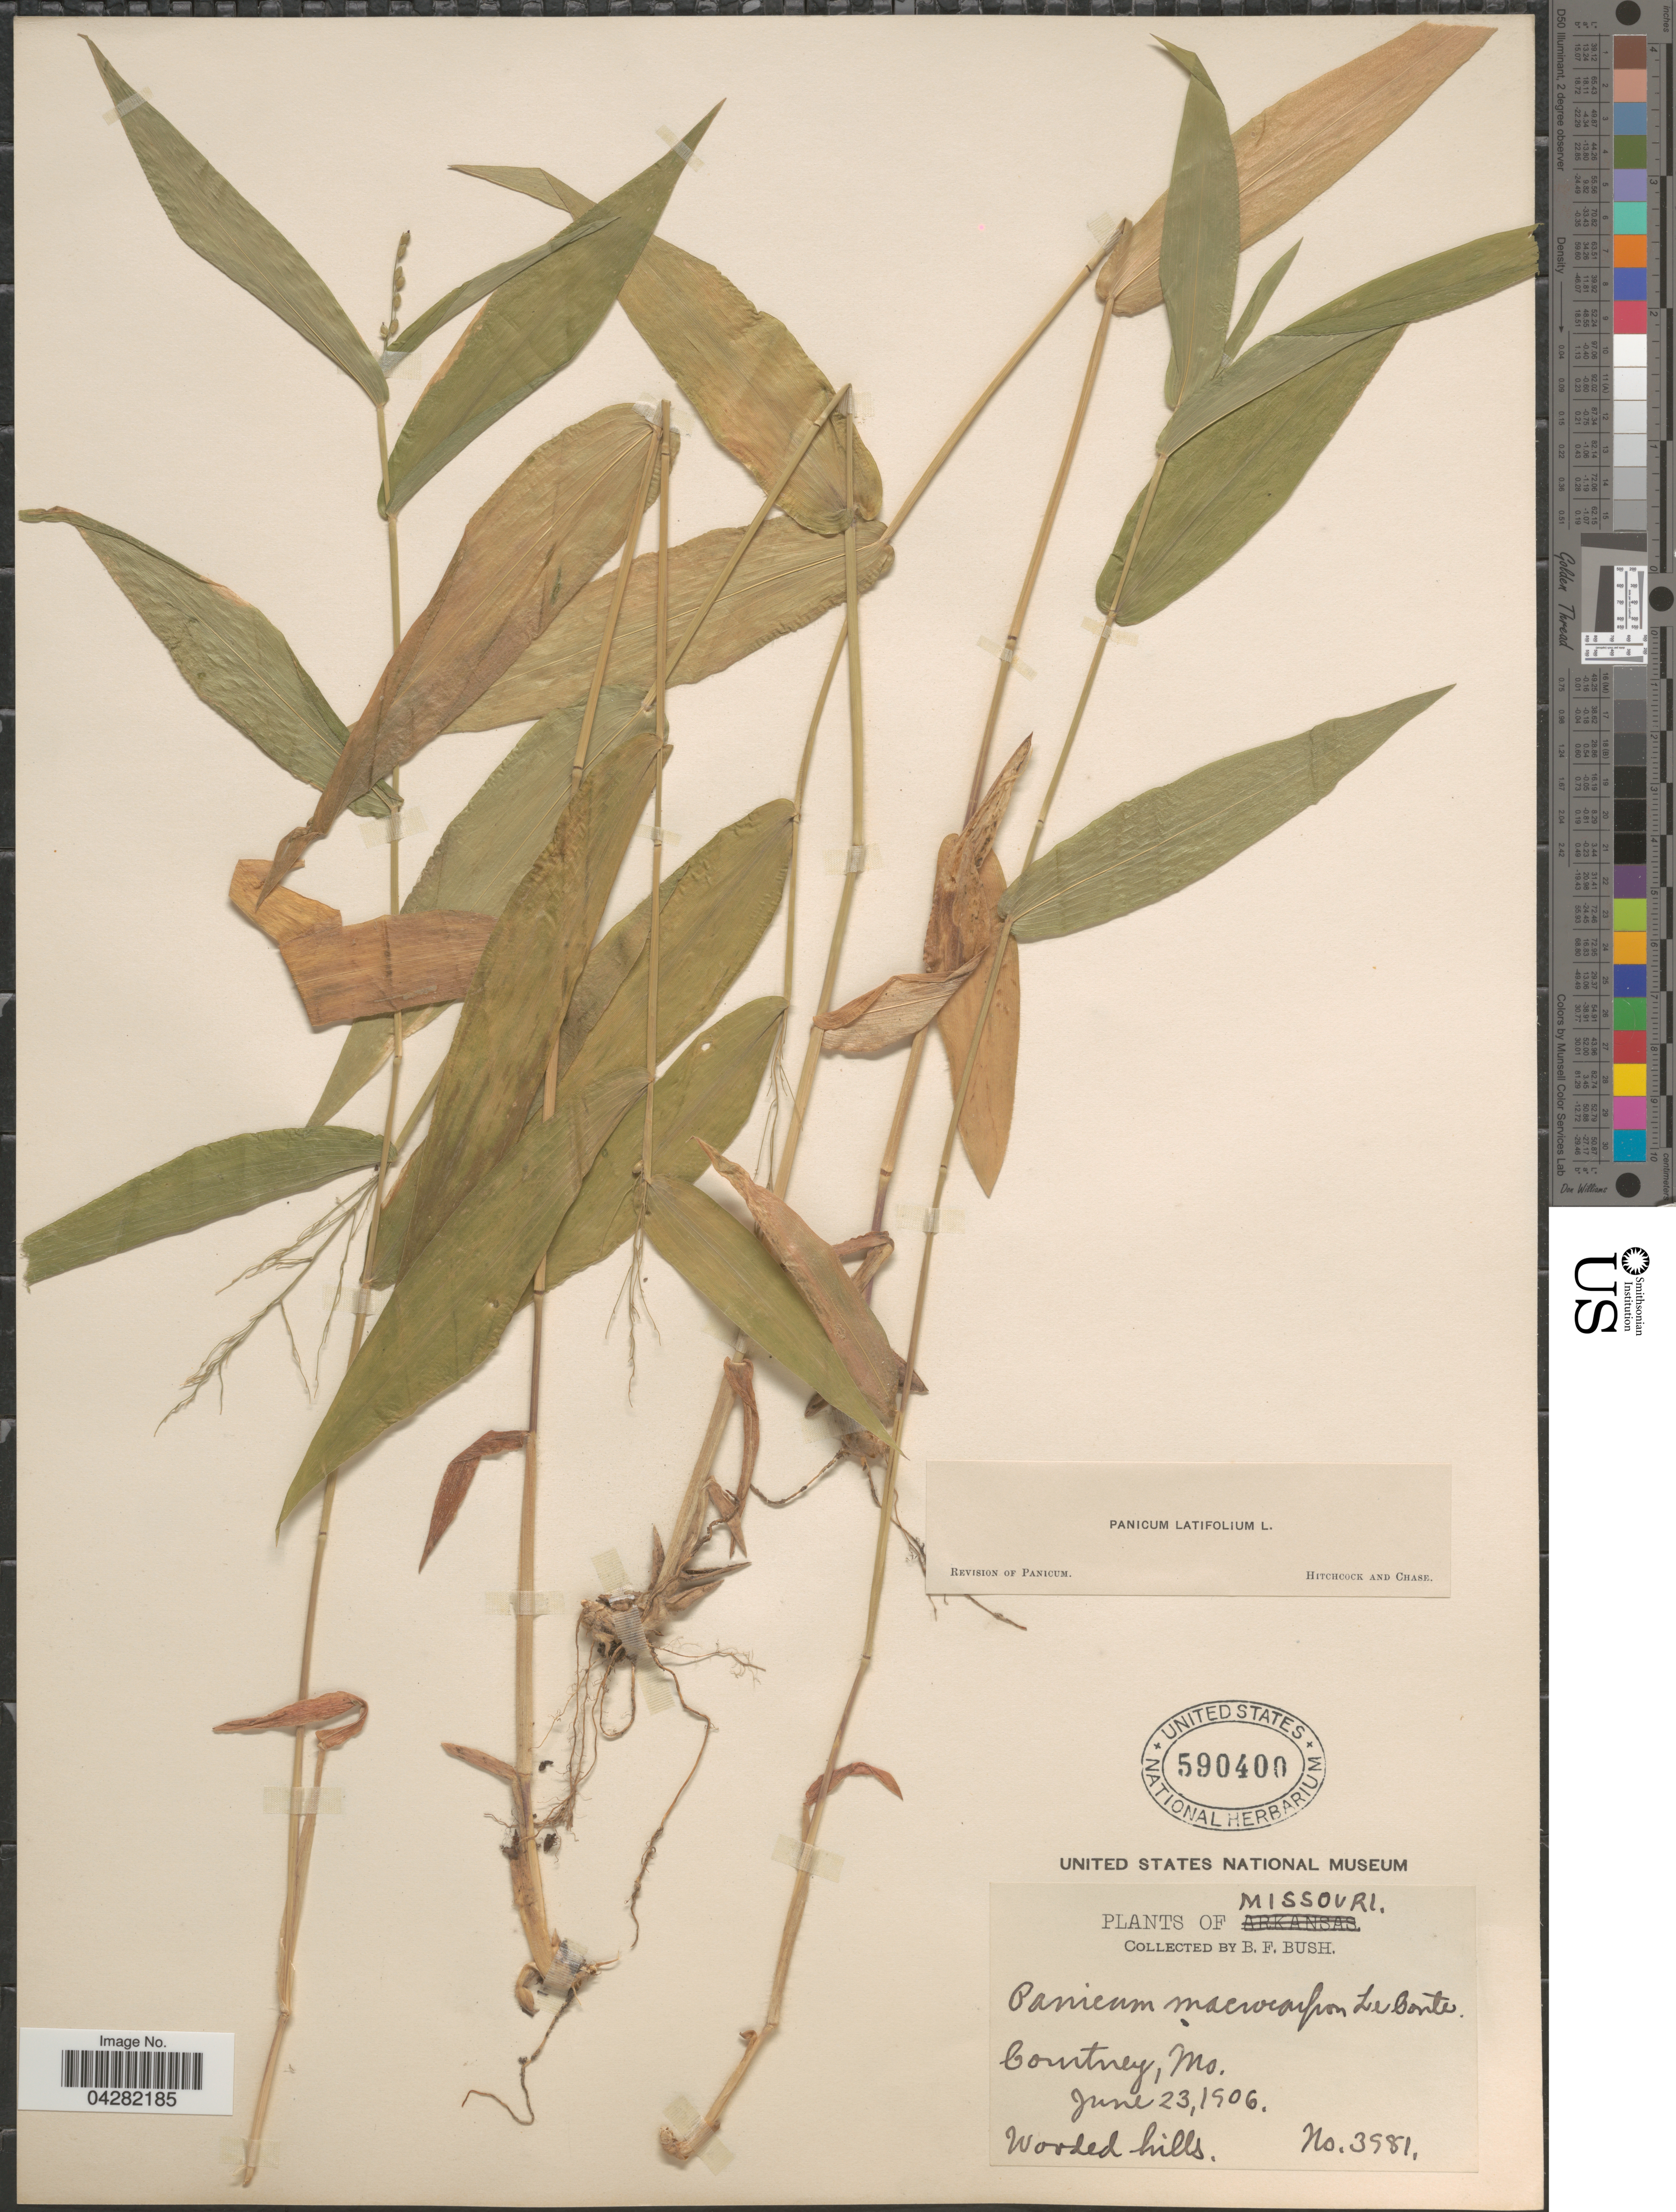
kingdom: Plantae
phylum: Tracheophyta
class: Liliopsida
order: Poales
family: Poaceae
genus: Dichanthelium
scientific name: Dichanthelium latifolium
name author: (L.) Harvill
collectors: B. F. Bush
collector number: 3981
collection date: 1906-06-23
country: United States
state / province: Missouri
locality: Courtney.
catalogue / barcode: US 590400